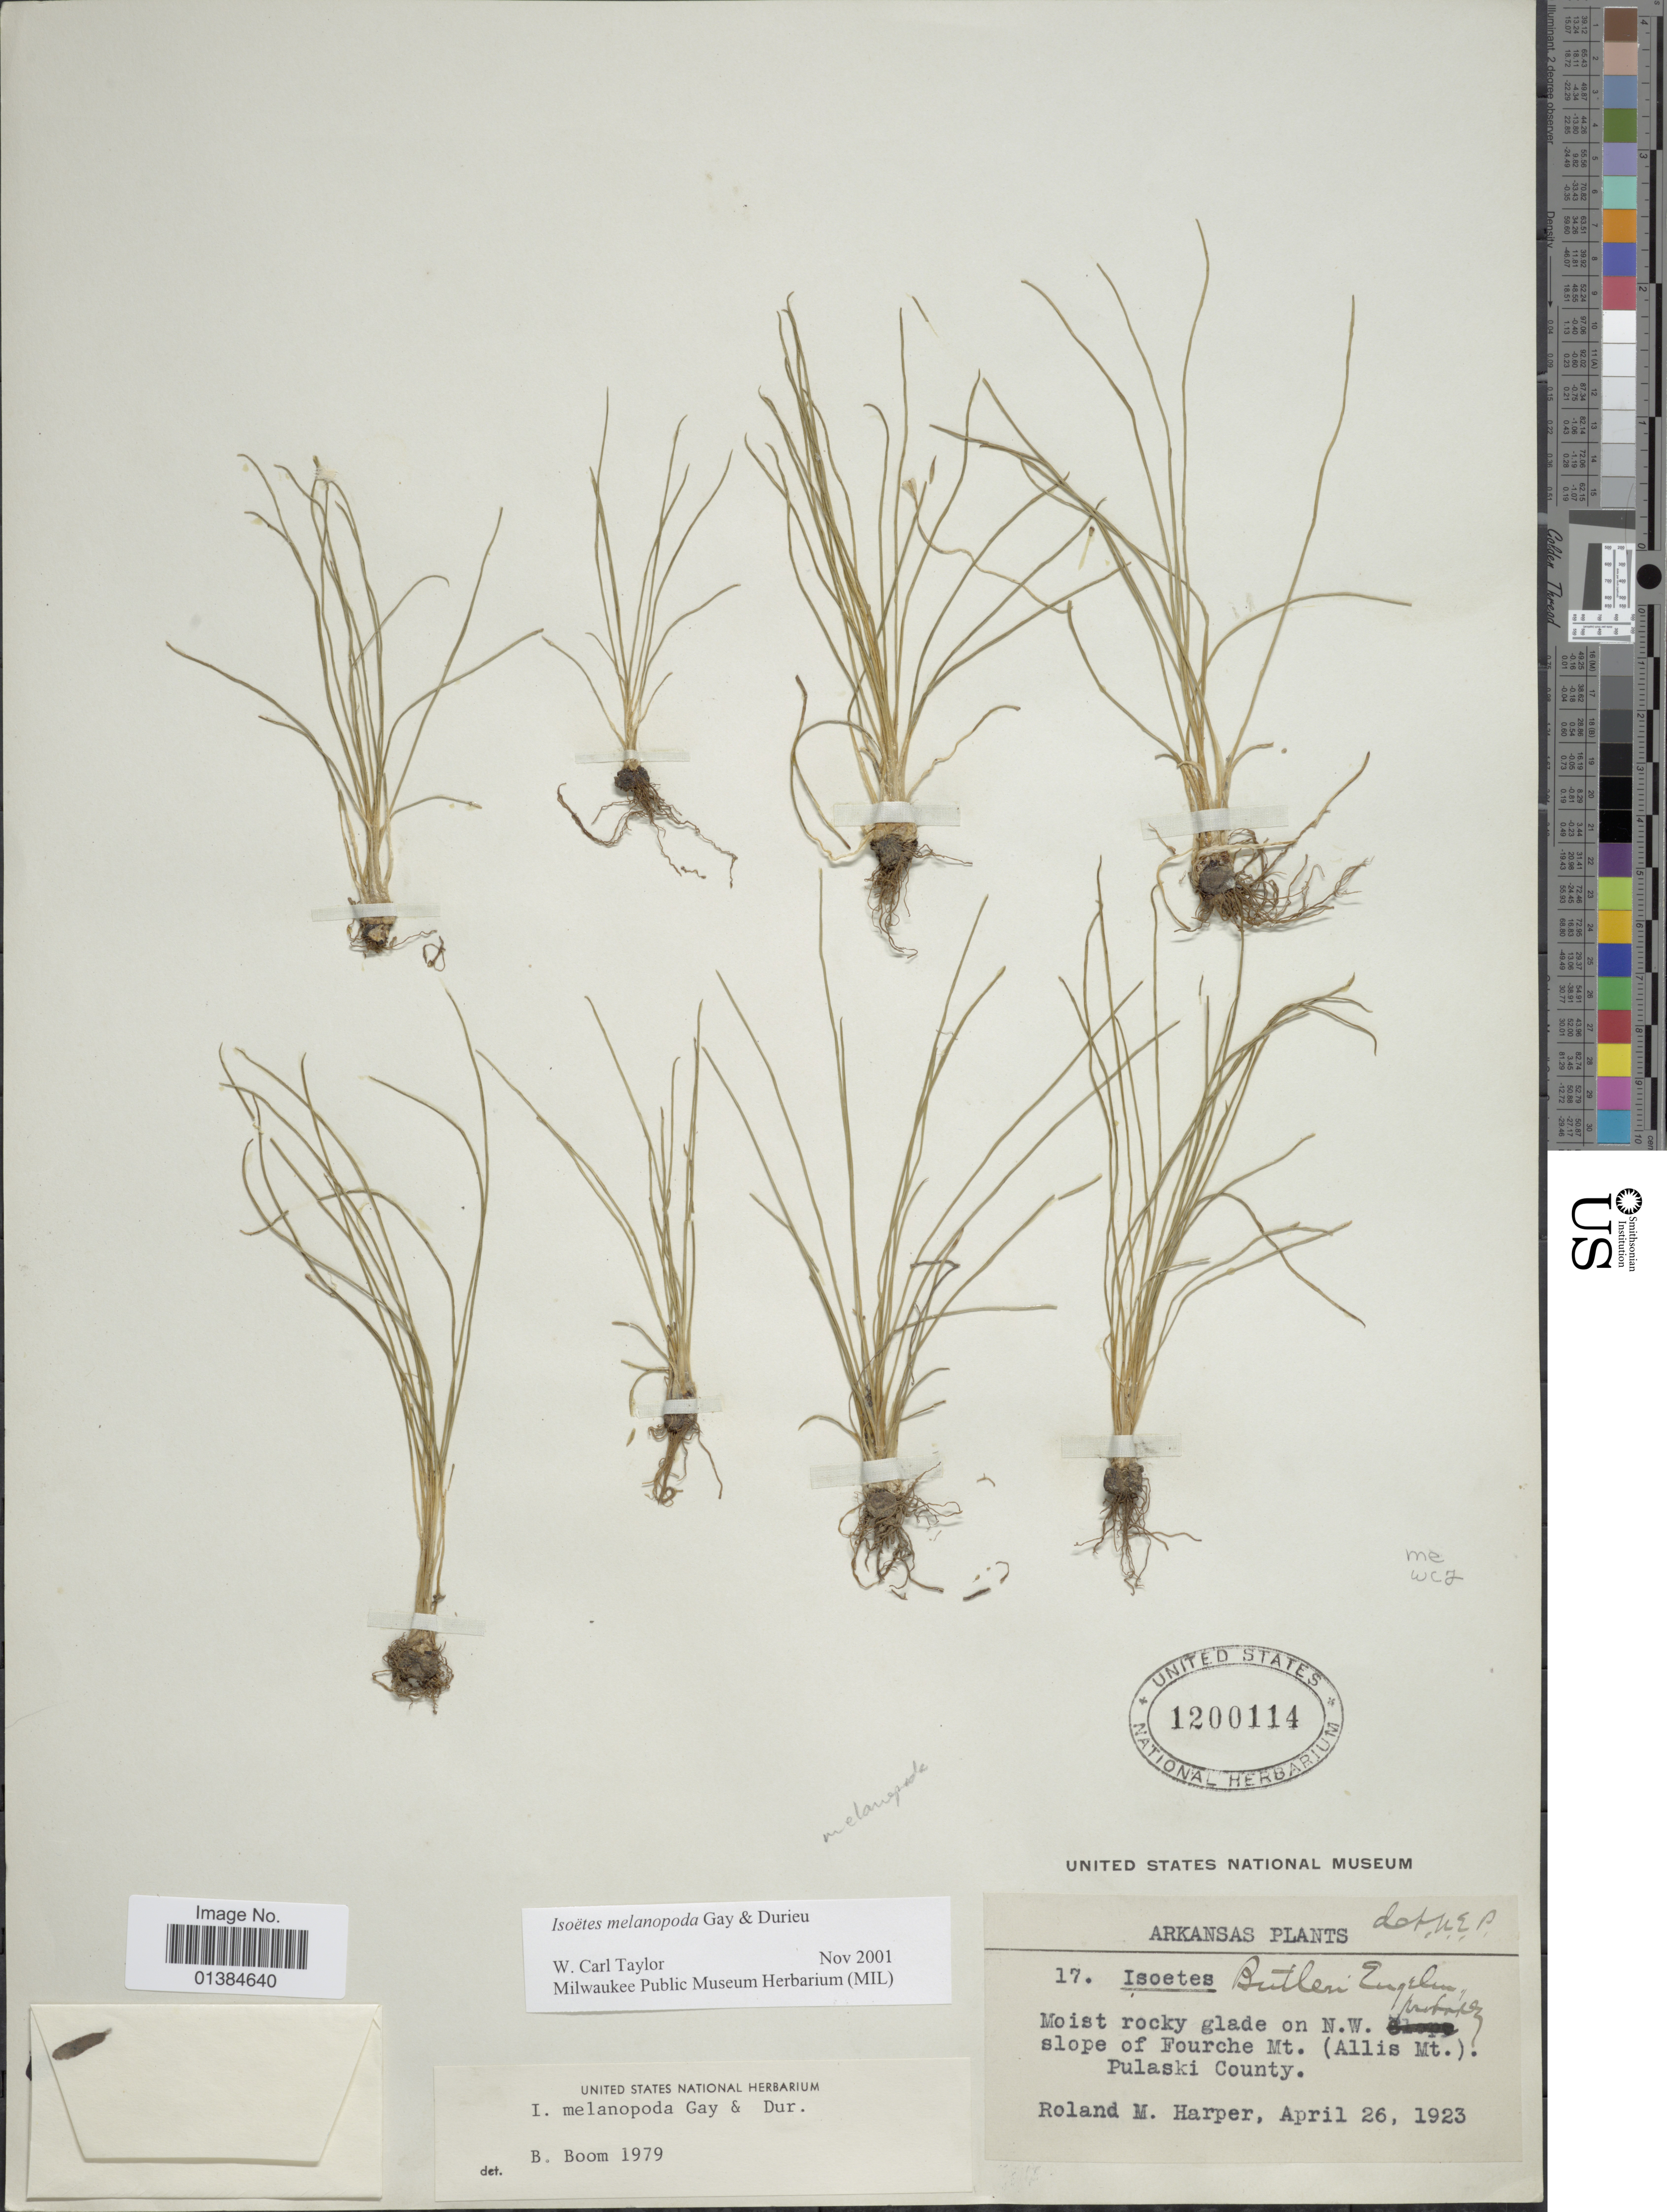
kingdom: Plantae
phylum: Tracheophyta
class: Lycopodiopsida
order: Isoetales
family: Isoetaceae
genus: Isoetes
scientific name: Isoetes melanopoda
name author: J. Gay & Durieu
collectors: R. M. Harper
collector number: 17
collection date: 1923-04-26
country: United States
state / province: Arkansas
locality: Moist rocky glade on N.W. slope of Fourche Mt. (Allis Mt.), Pulaski County.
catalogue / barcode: US 1200114